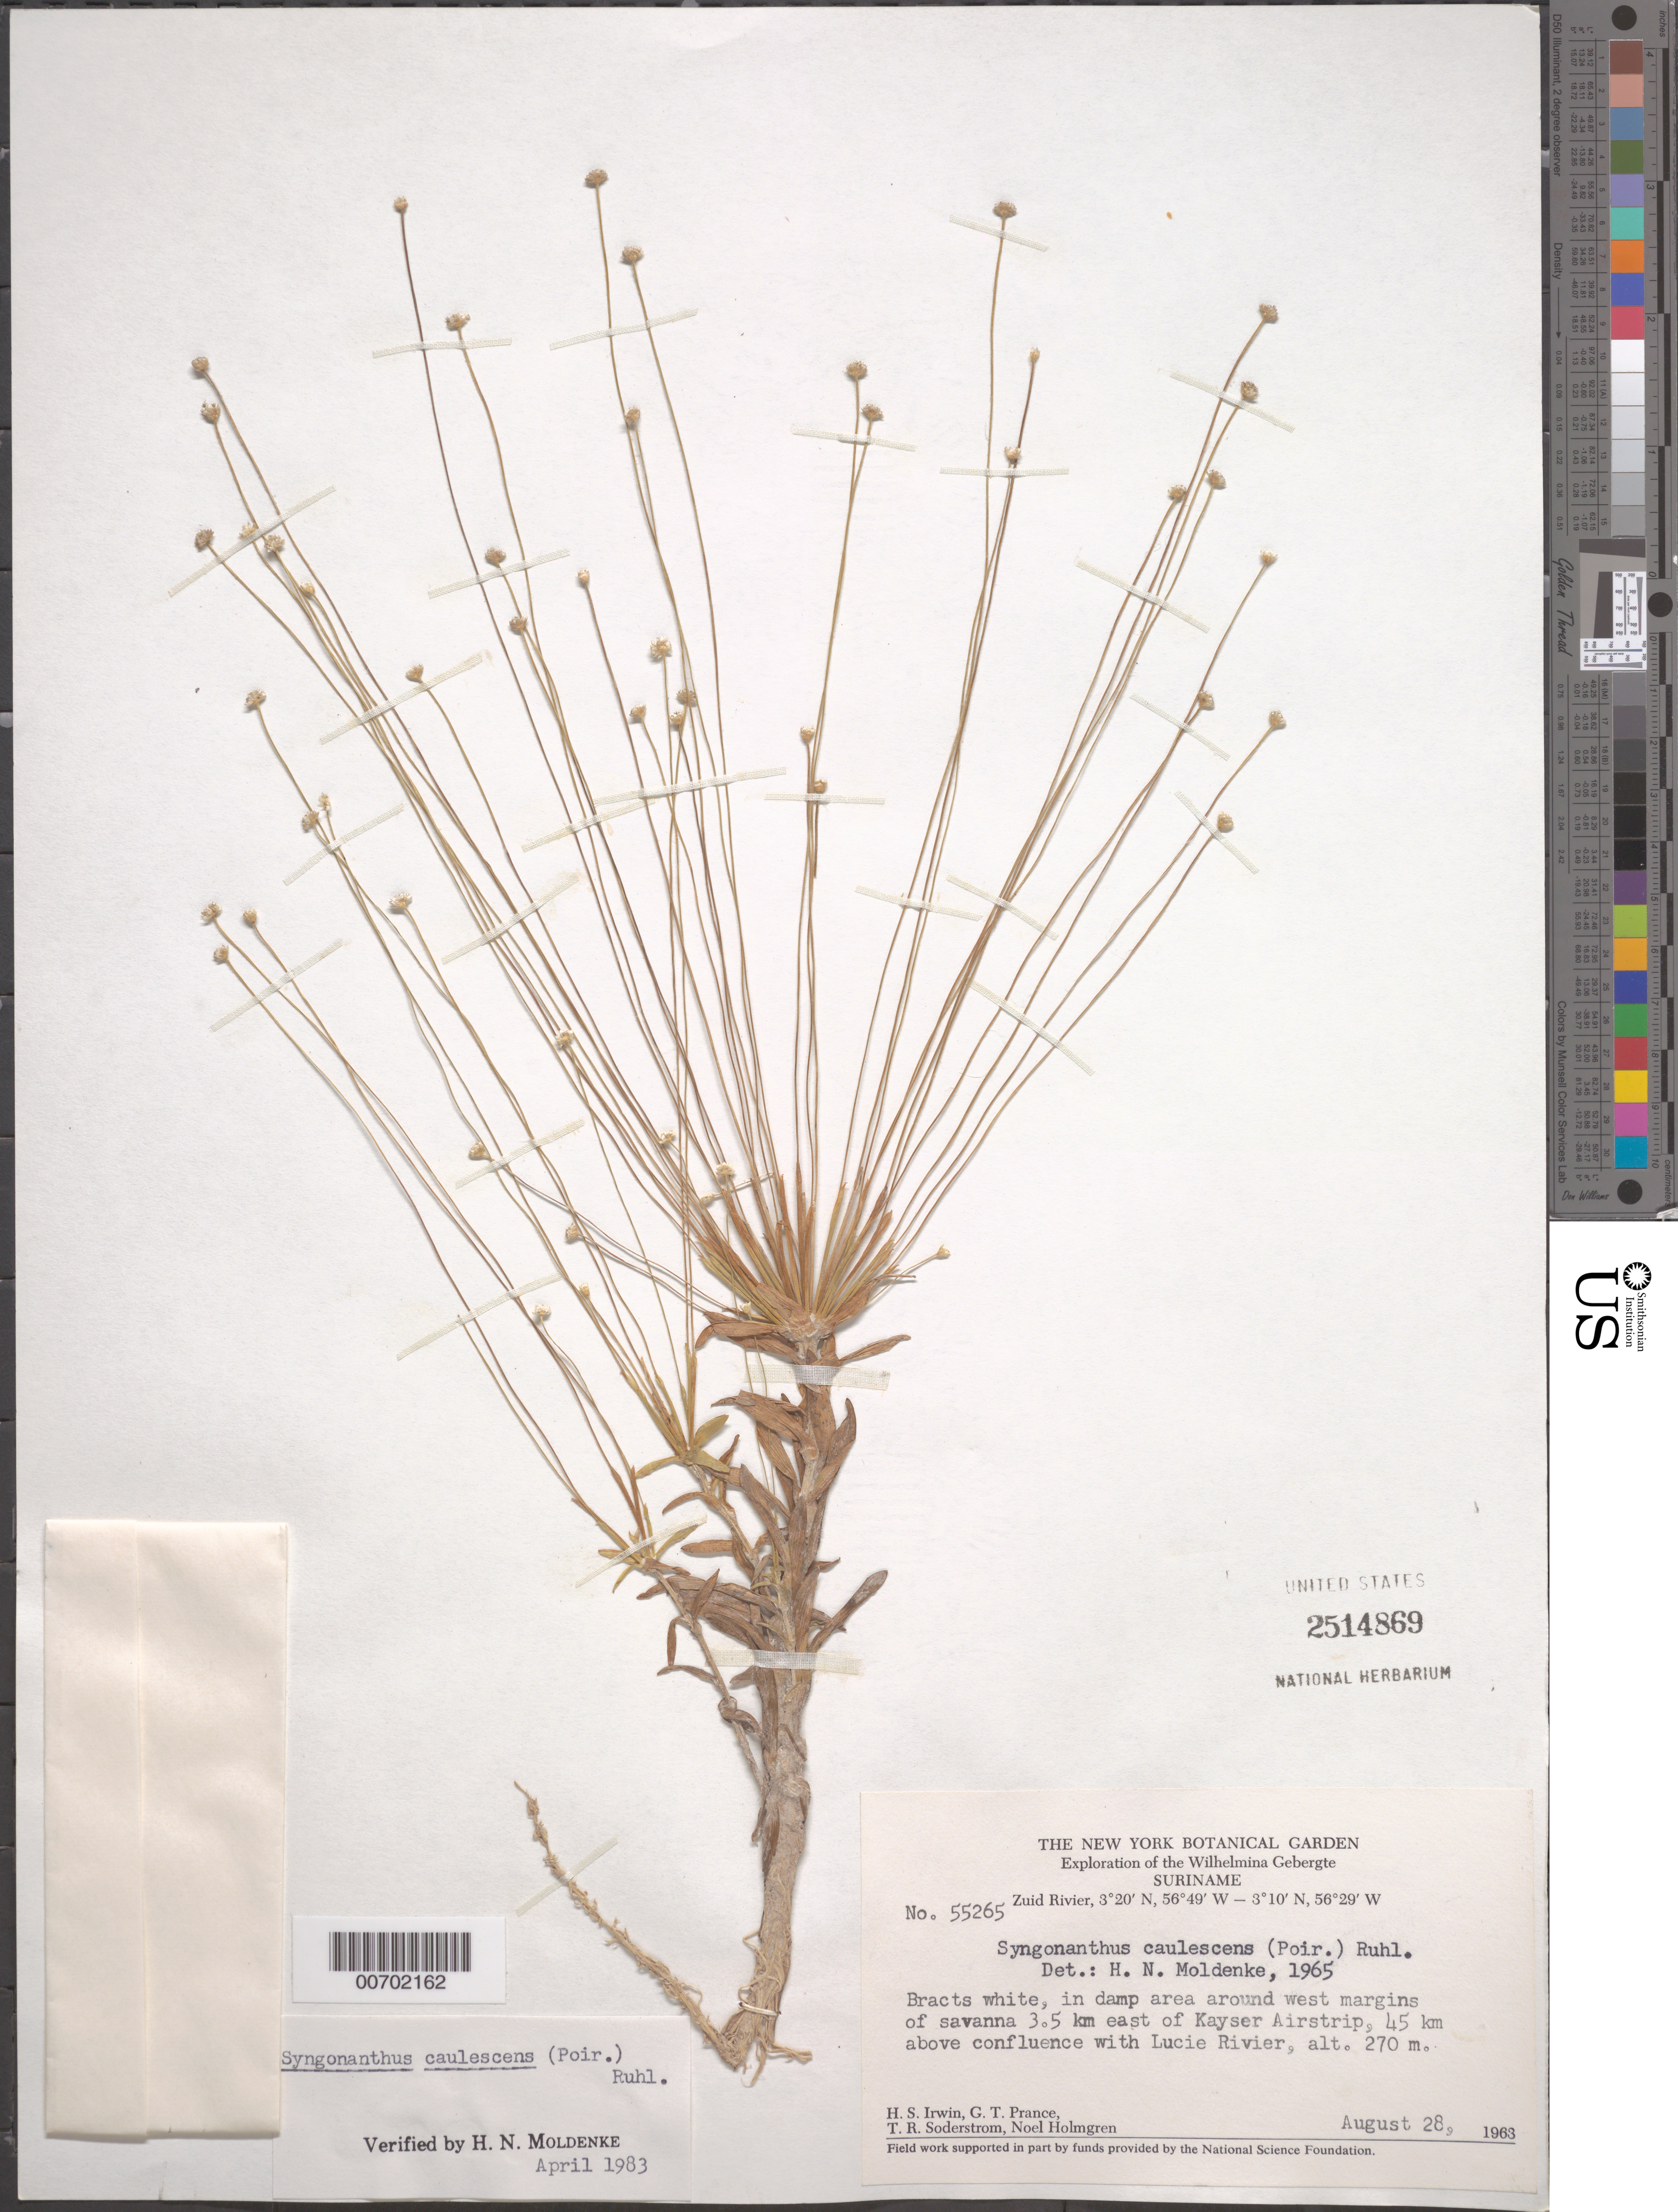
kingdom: Plantae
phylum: Tracheophyta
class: Liliopsida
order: Poales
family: Eriocaulaceae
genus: Syngonanthus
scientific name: Syngonanthus caulescens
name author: (Poir.) Ruhland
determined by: Moldenke, H. N.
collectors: H. Irwin, G. T. Prance, T. R. Soderstrom & N. H. Holmgren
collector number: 55265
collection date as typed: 28-Aug-63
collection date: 1963-08-28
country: Suriname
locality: Kayser Airstrip, 3.5 km east of; Zuid R., 45 km above confl. with Lucie R.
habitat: Damp area around west margins of savanna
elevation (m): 270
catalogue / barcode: US 2514869